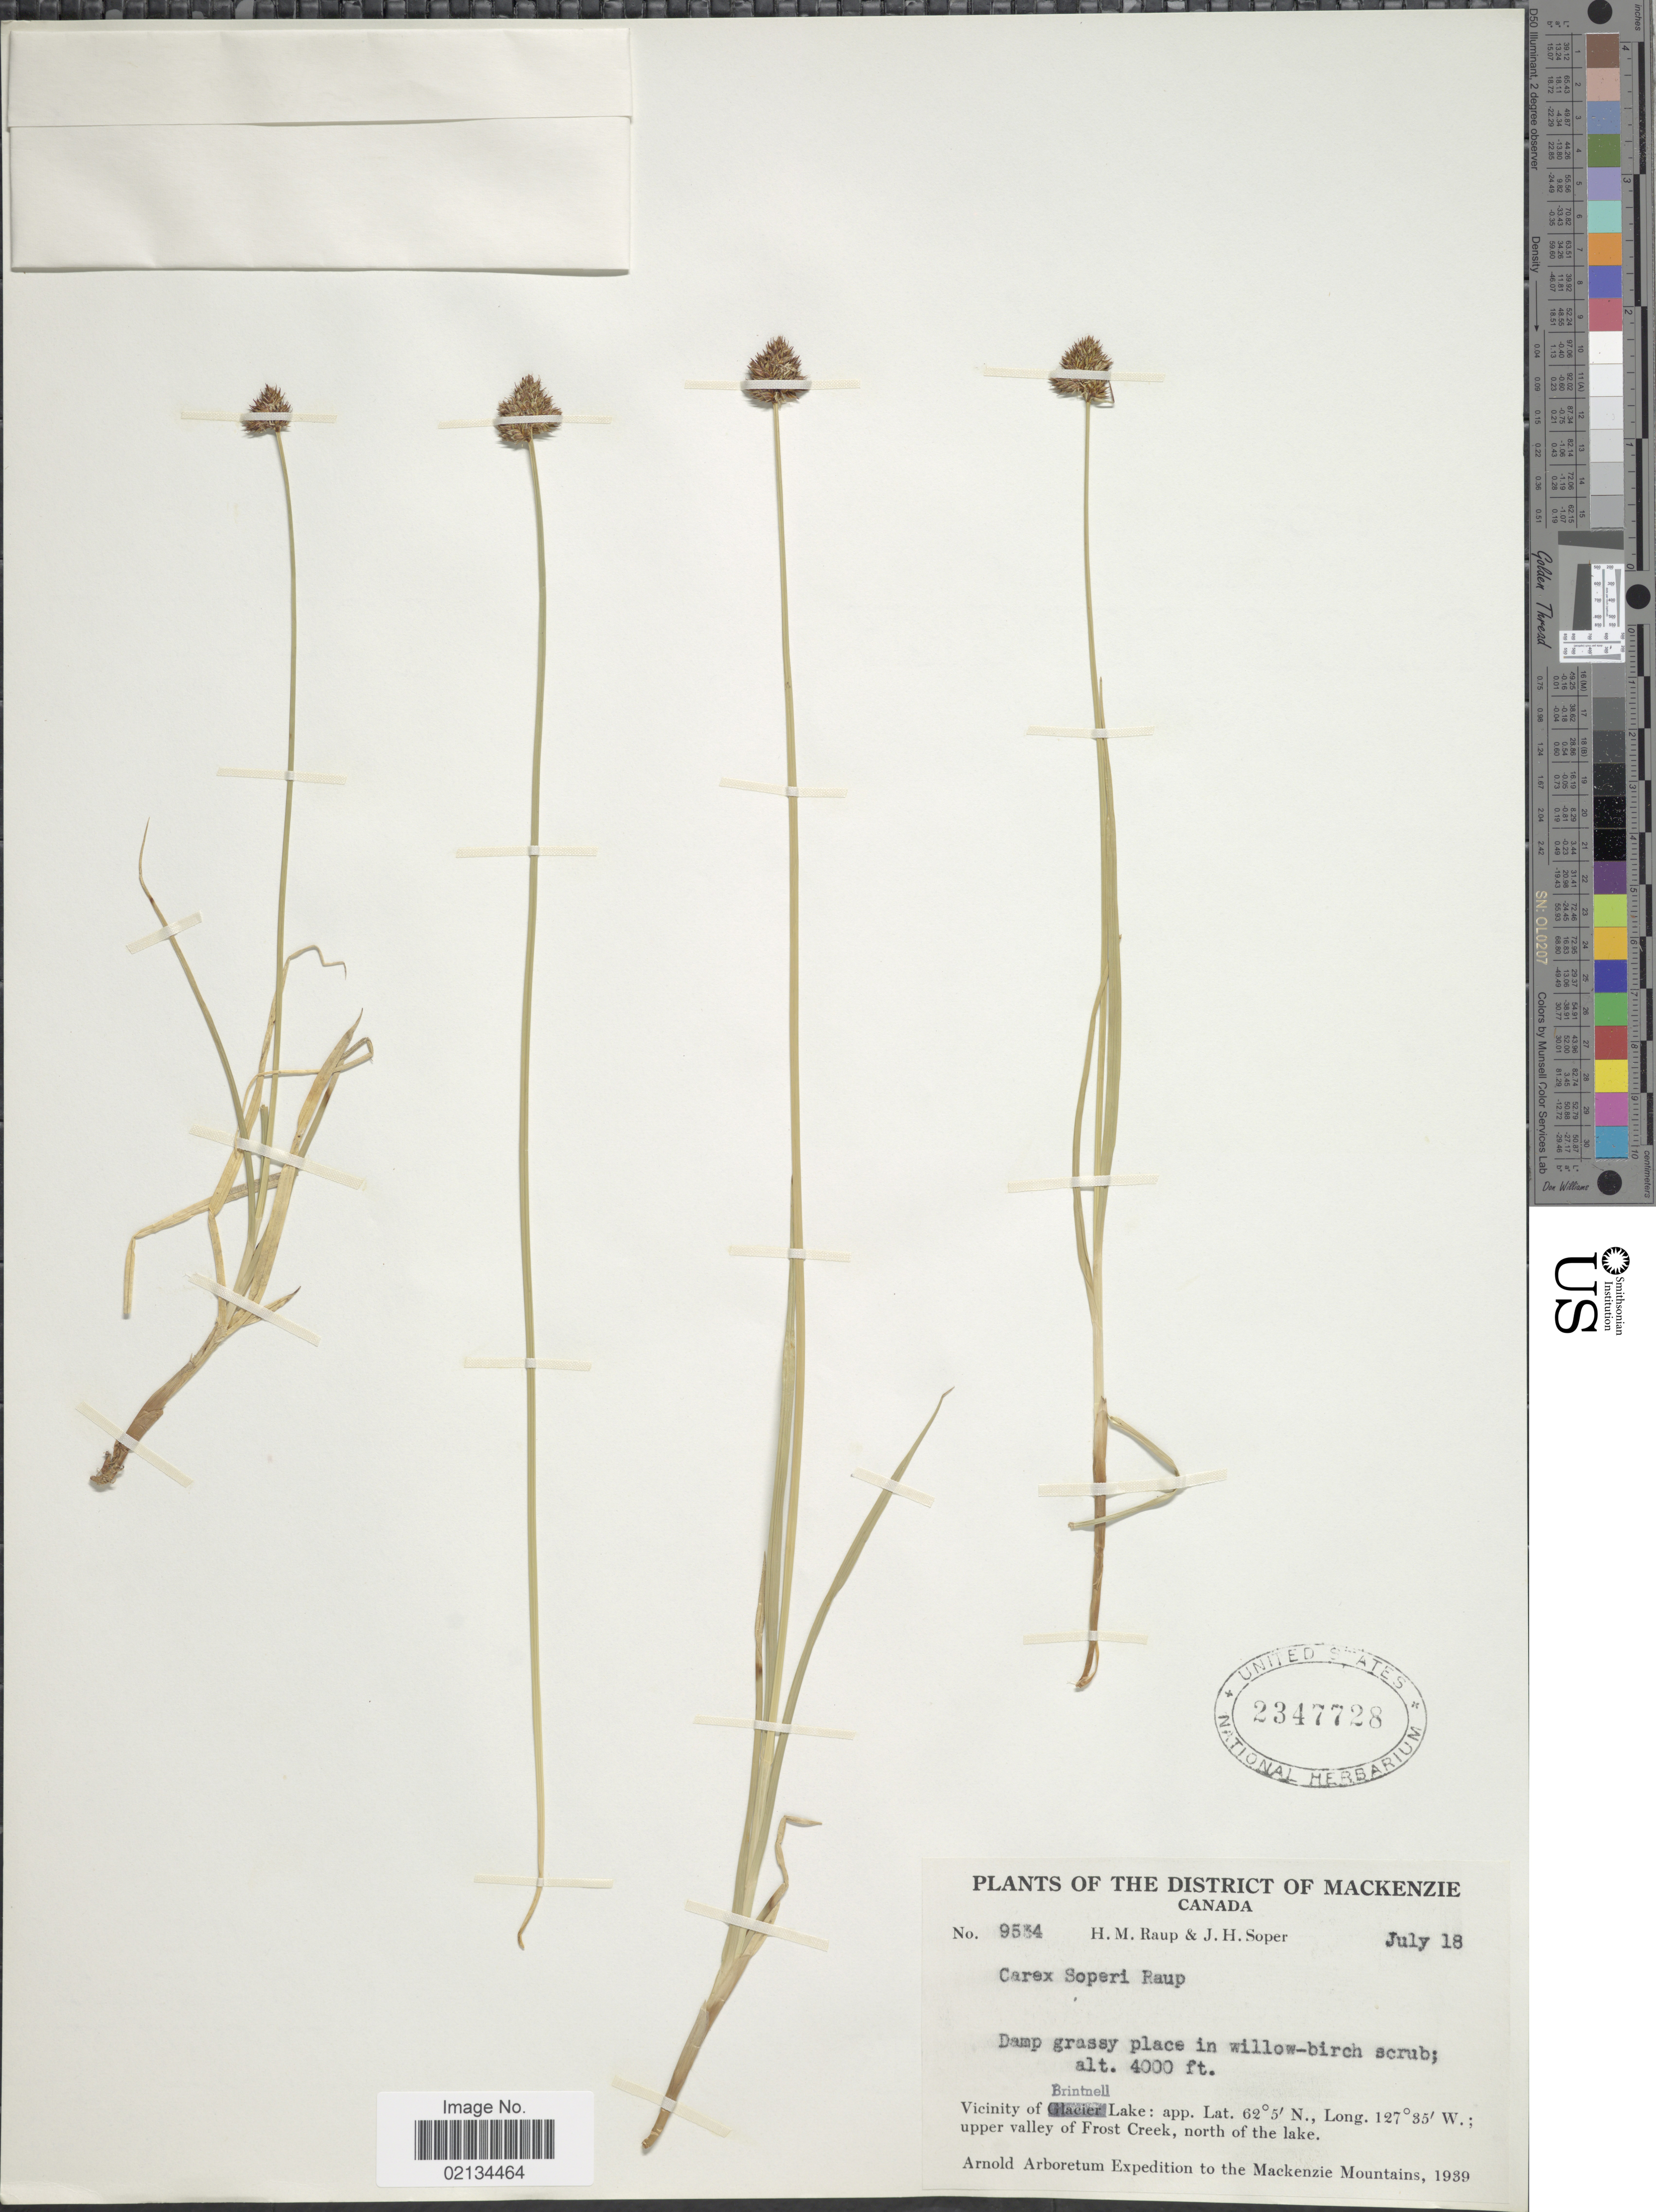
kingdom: Plantae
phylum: Tracheophyta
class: Liliopsida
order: Poales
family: Cyperaceae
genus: Carex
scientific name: Carex soperi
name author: Raup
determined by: Strong, Mark T., (BOT), Smithsonian Institution - National Museum of Natural History (UNITED STATES)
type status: Isotype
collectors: H. Raup & J. H. Soper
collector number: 9534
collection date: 1939-07-18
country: Canada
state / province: British Columbia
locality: The District of Mackenzie, Vicinity of Brintnell Lake, upper valley of Frost Creek, north of the lake. Mackenzie Mountains [unsure placement]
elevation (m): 1219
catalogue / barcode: US 2347728